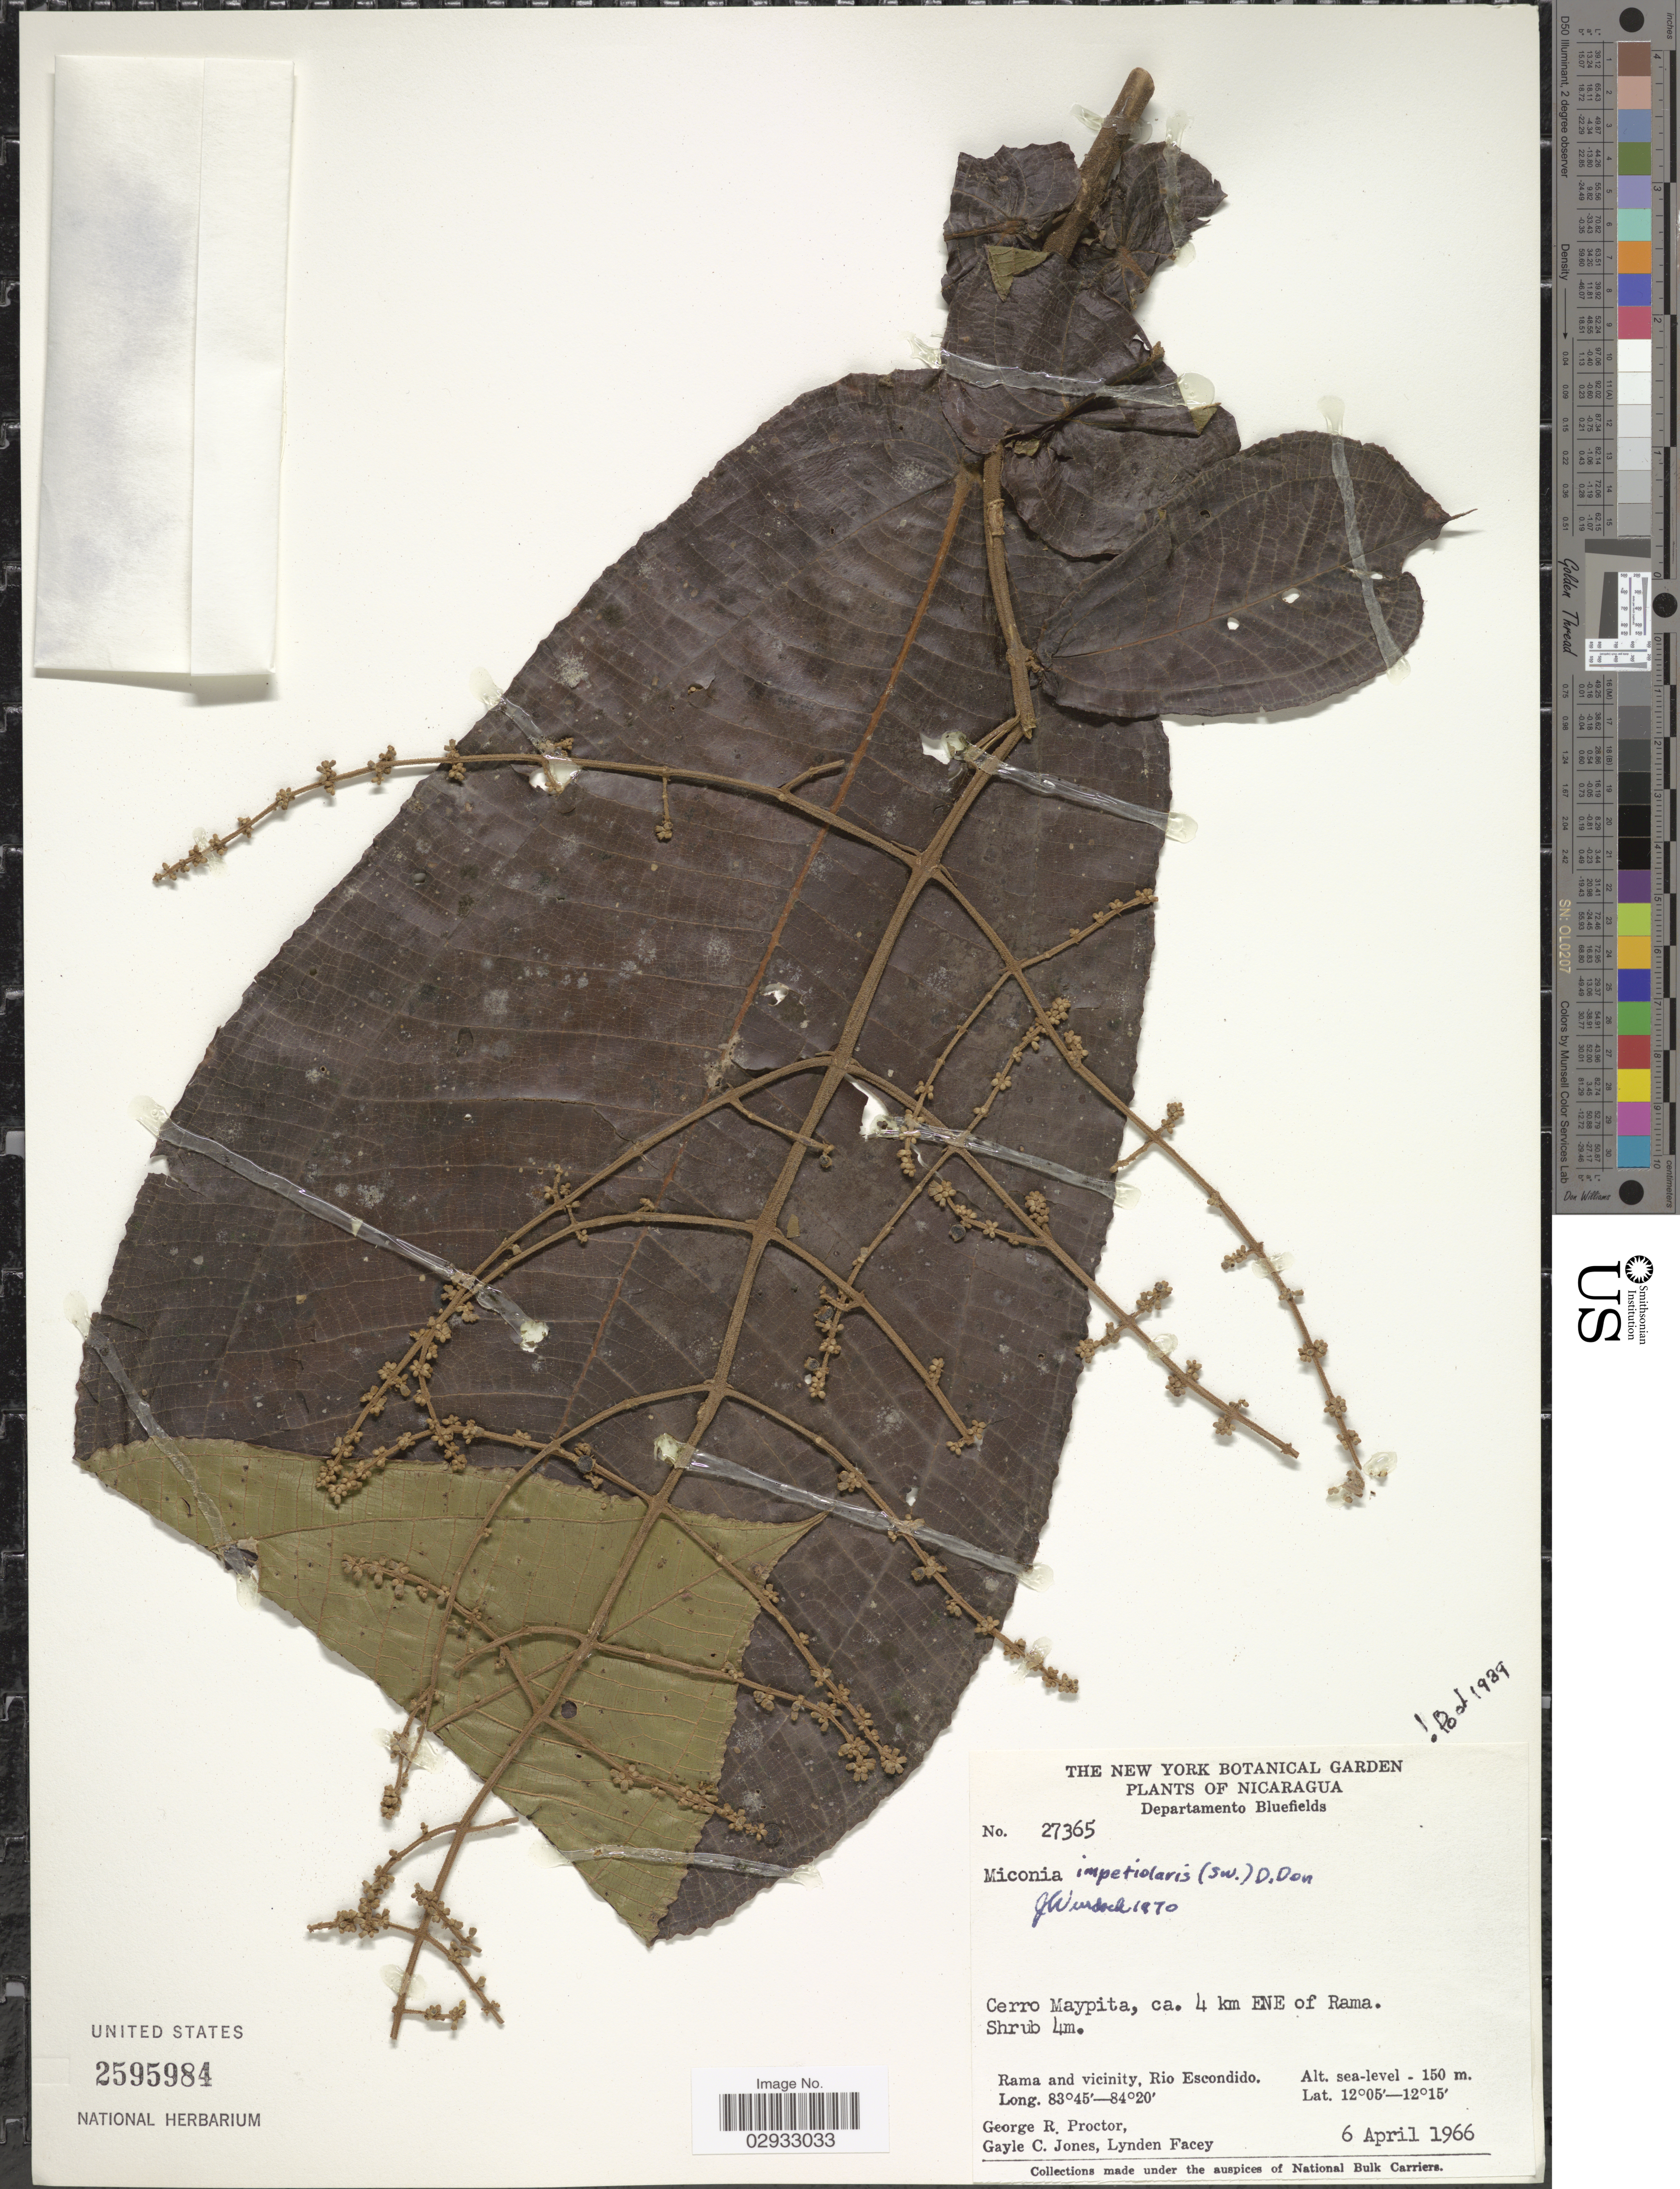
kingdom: Plantae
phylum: Tracheophyta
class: Magnoliopsida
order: Myrtales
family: Melastomataceae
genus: Miconia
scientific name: Miconia impetiolaris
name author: (Sw.) D. Don ex DC.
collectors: G. Proctor, G. C. Jones & L. Facey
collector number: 27365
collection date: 1966-04-06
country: Nicaragua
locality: Departamento Bluefields. Cerro Maypita, ca. 4 km ENE of Rama. Rama and vicinity, Rio Escondido.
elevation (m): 0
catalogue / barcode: US 2595984